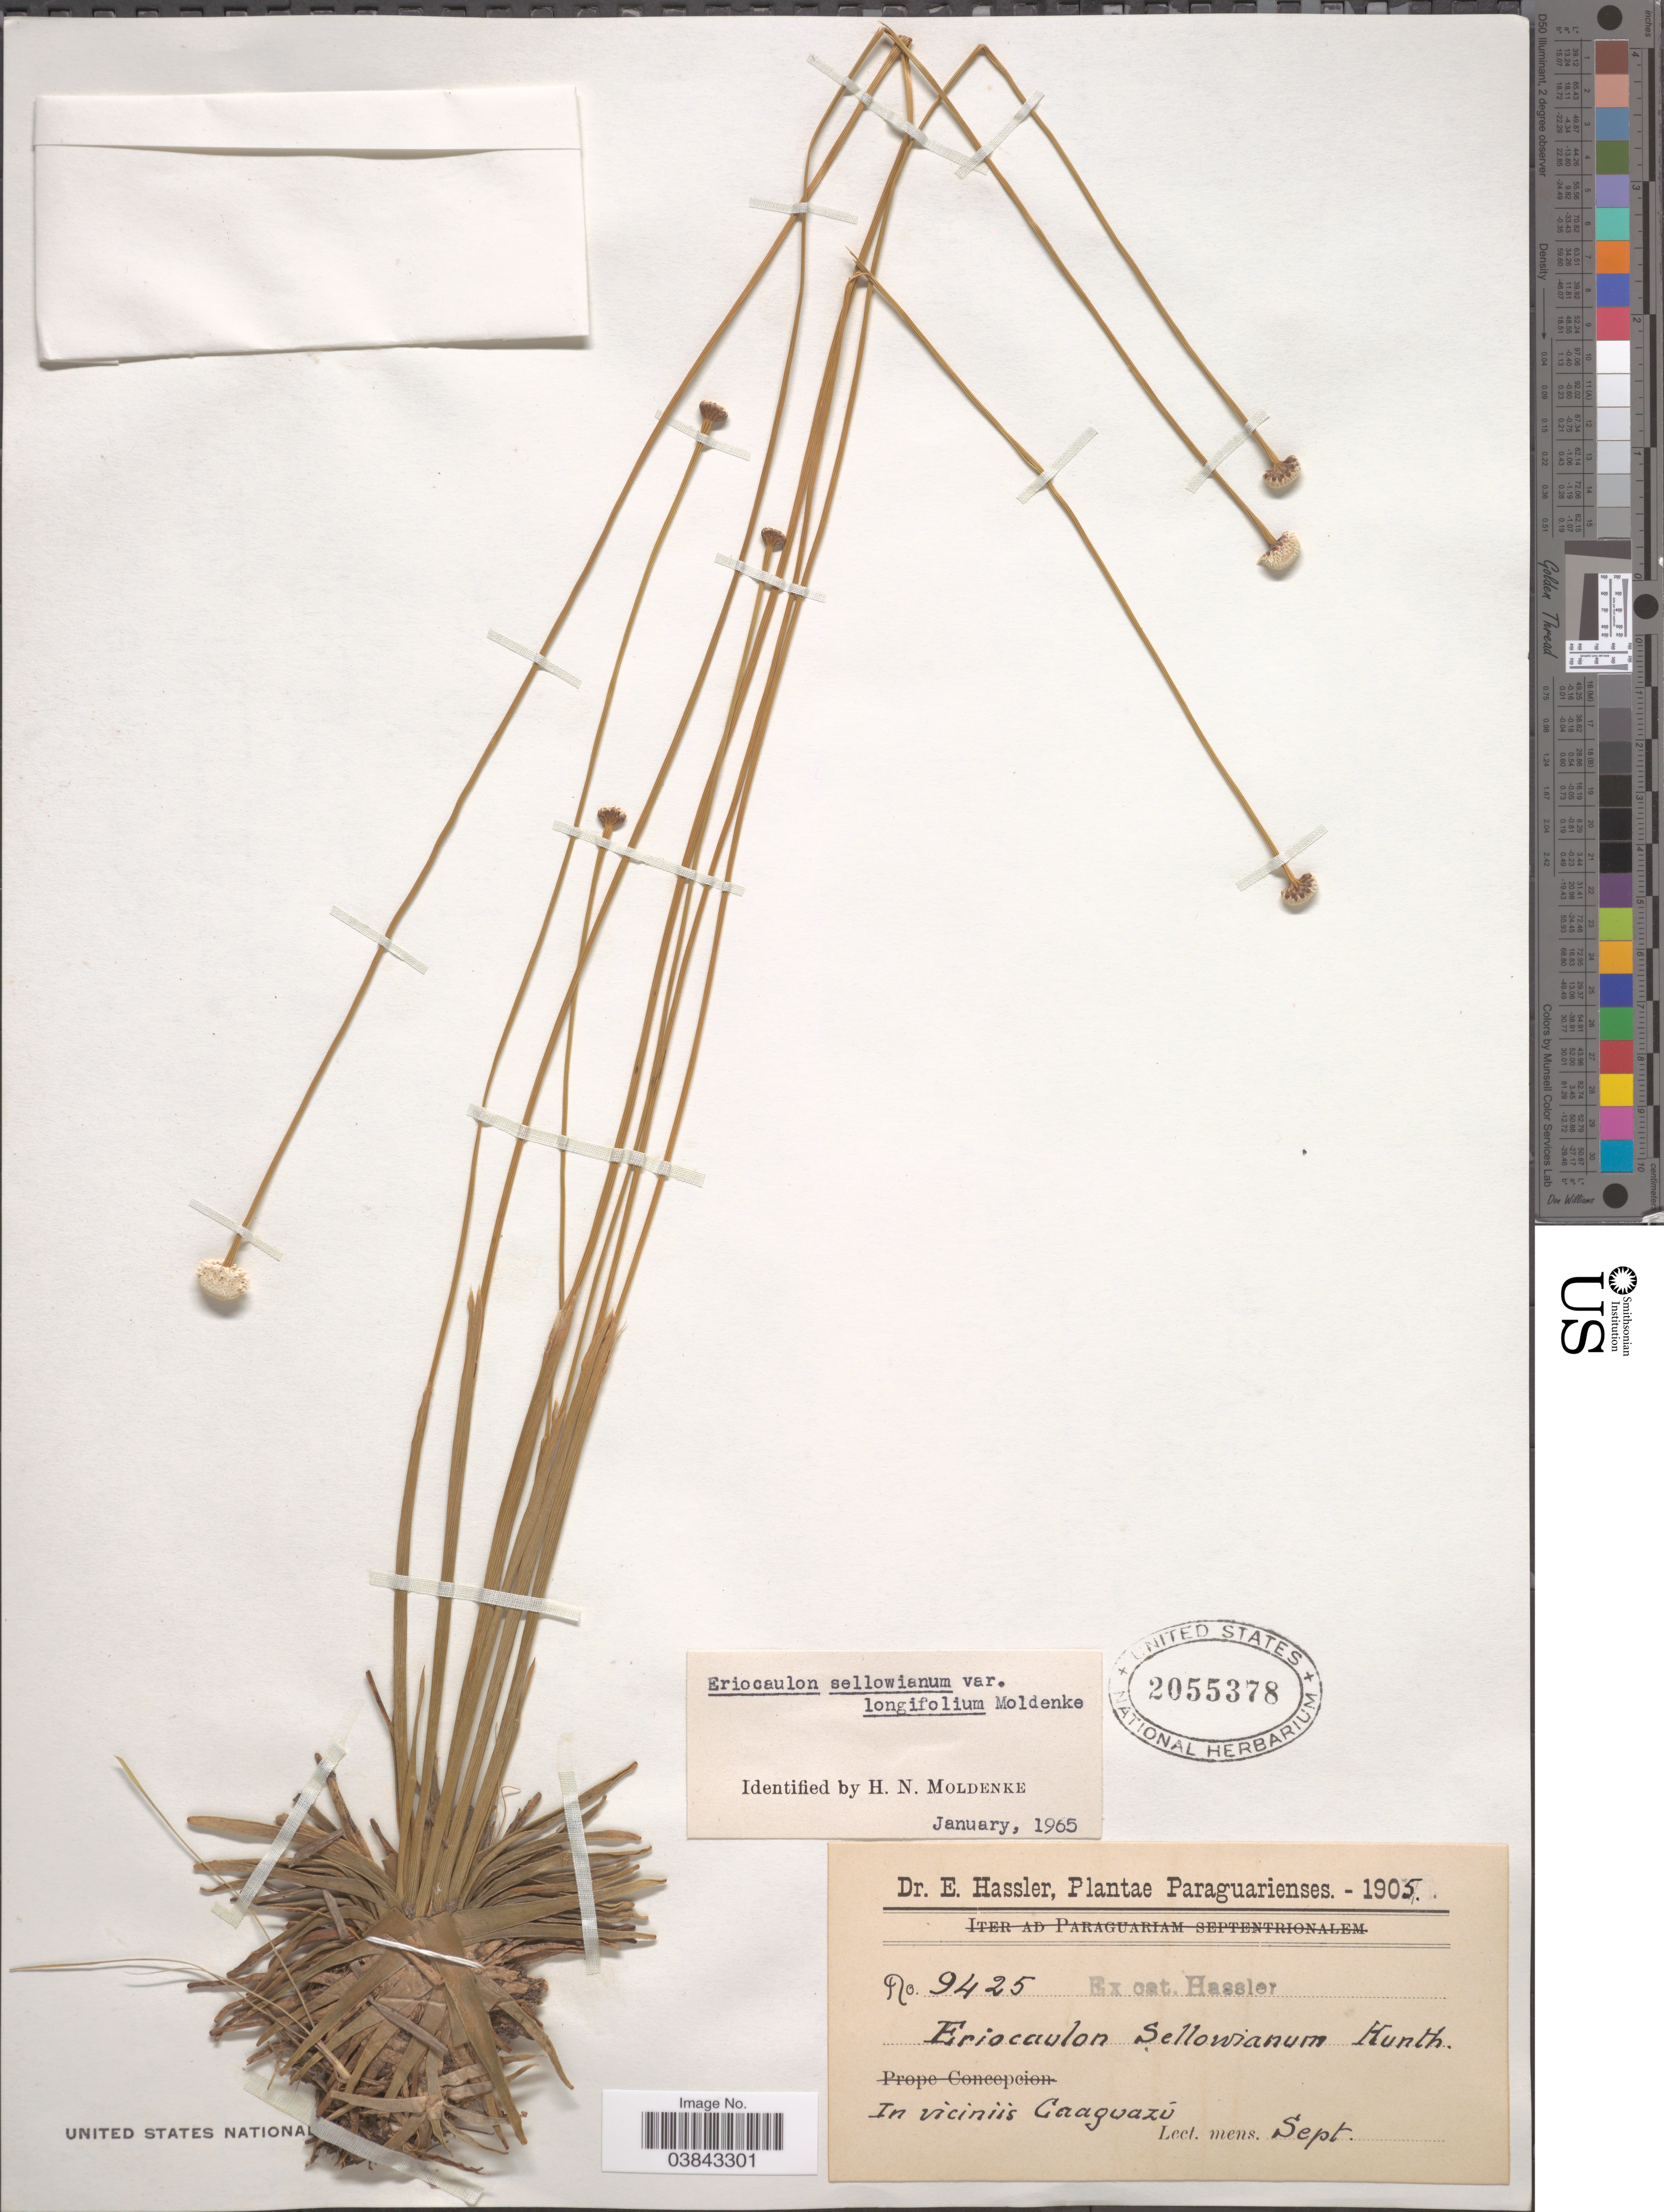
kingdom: Plantae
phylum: Tracheophyta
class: Liliopsida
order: Poales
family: Eriocaulaceae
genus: Eriocaulon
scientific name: Eriocaulon sellowianum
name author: Kunth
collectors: E. Hassler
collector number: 9425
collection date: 1905-09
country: Paraguay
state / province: Caaguazu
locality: In viciniis Caaguazú.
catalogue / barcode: US 2055378